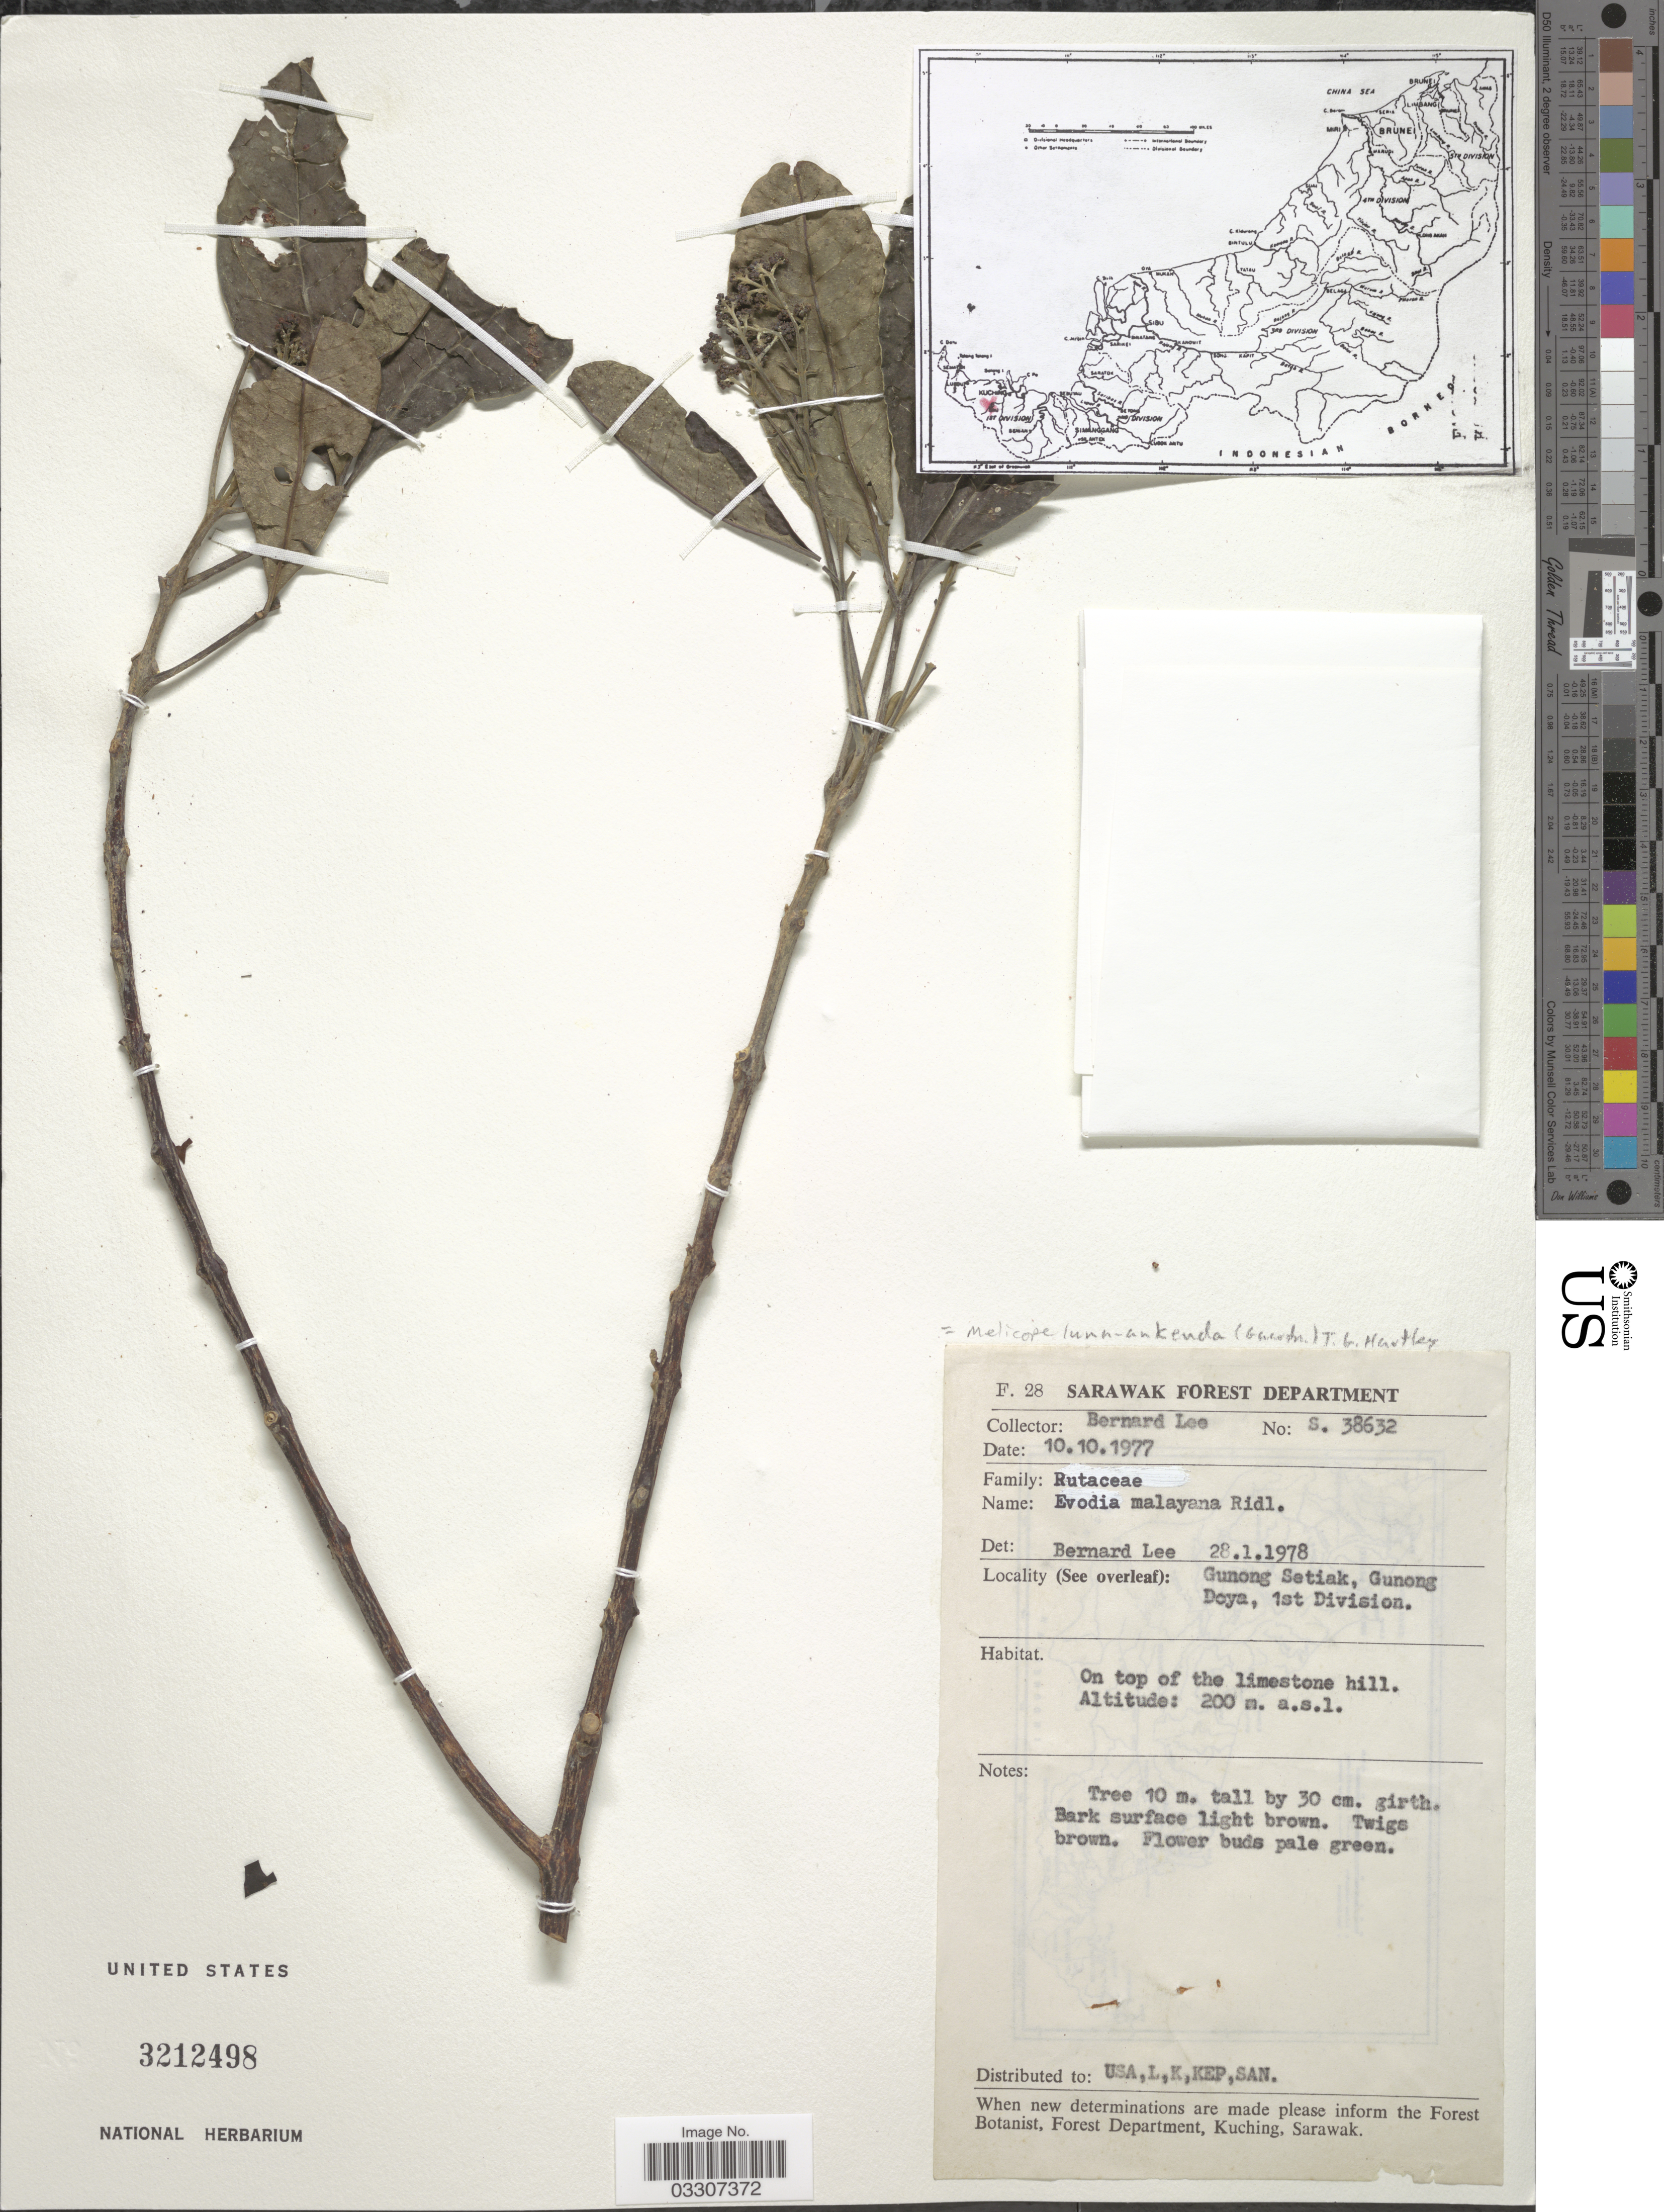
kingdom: Plantae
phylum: Tracheophyta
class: Magnoliopsida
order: Sapindales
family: Rutaceae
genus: Melicope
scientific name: Melicope lunu-ankenda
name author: (Gaertn.) T.G. Hartley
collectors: B. Lee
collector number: S38632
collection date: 1977-10-10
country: Malaysia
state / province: Sarawak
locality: Gunong Setiak, Gunong Doya, 1st Division.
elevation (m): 200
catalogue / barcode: US 3212498